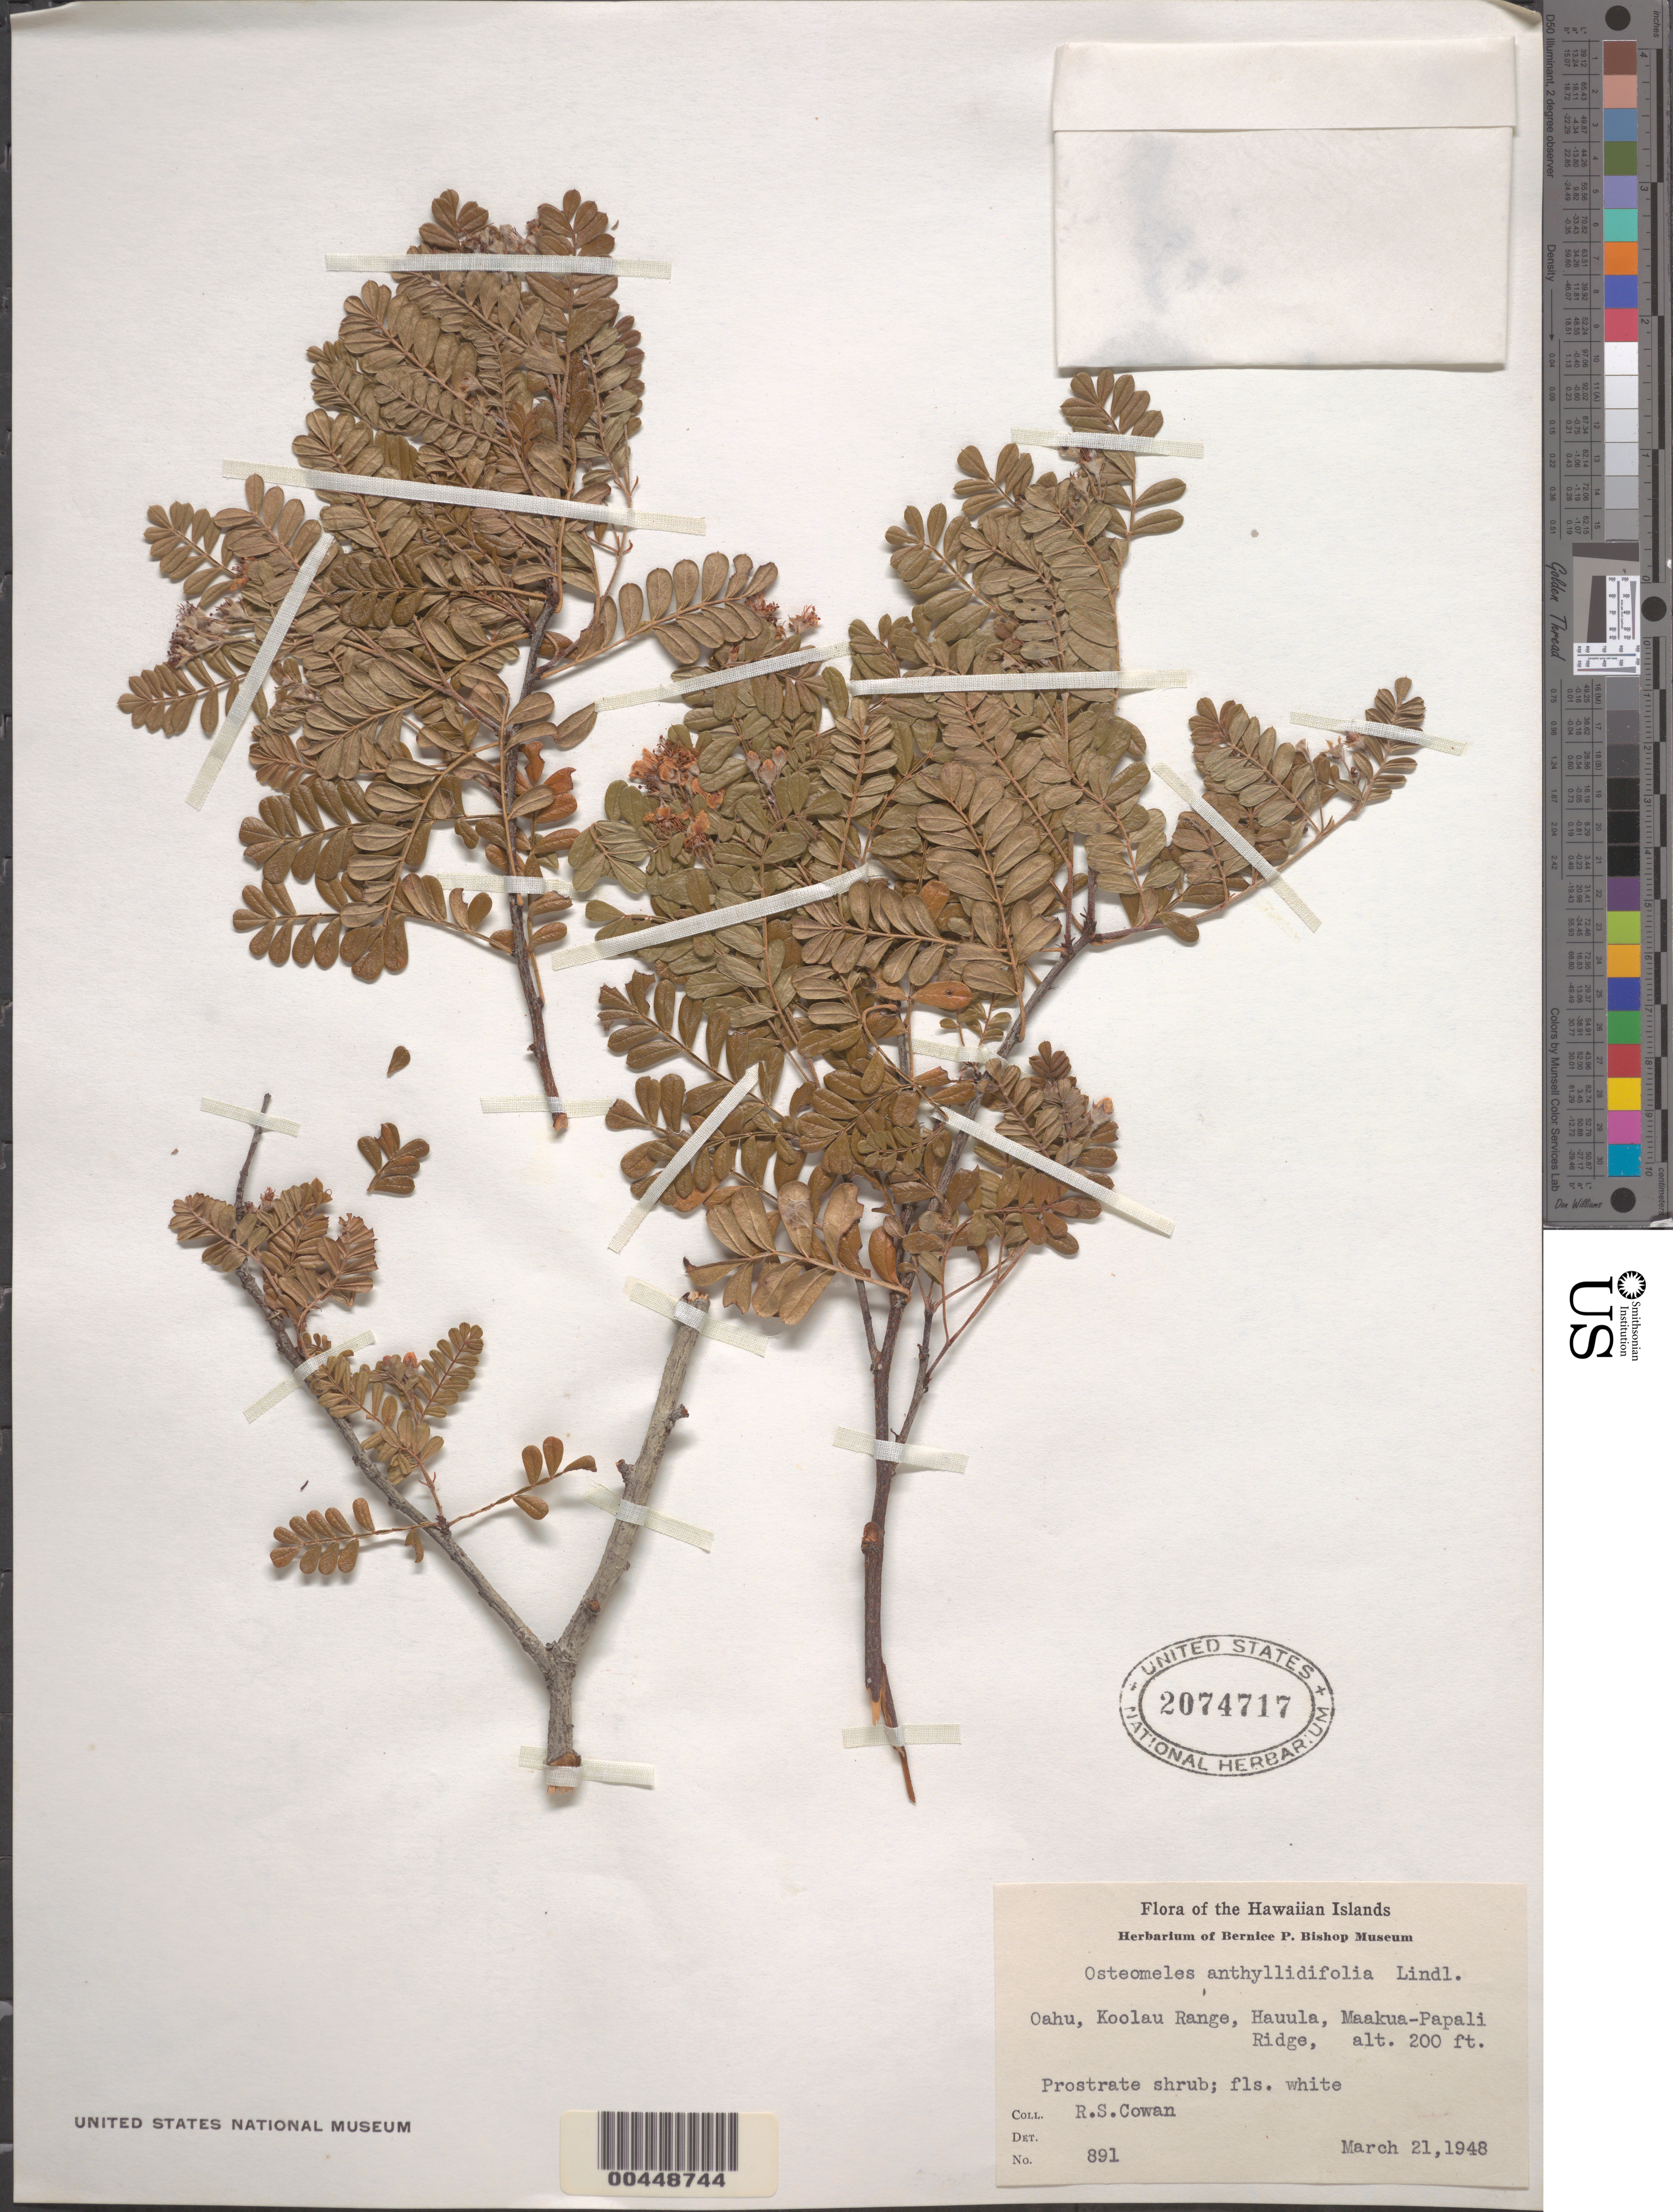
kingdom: Plantae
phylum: Tracheophyta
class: Magnoliopsida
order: Rosales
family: Rosaceae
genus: Osteomeles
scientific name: Osteomeles anthyllidifolia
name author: (Small) Lindl.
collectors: R. S. Cowan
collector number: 891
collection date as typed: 21 Mar 1948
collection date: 1948-03-21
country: United States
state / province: Hawaii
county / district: Honolulu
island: Oahu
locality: Koolau Range, Hauula, Maakua-Papali Ridge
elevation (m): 61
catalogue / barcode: US 2074717